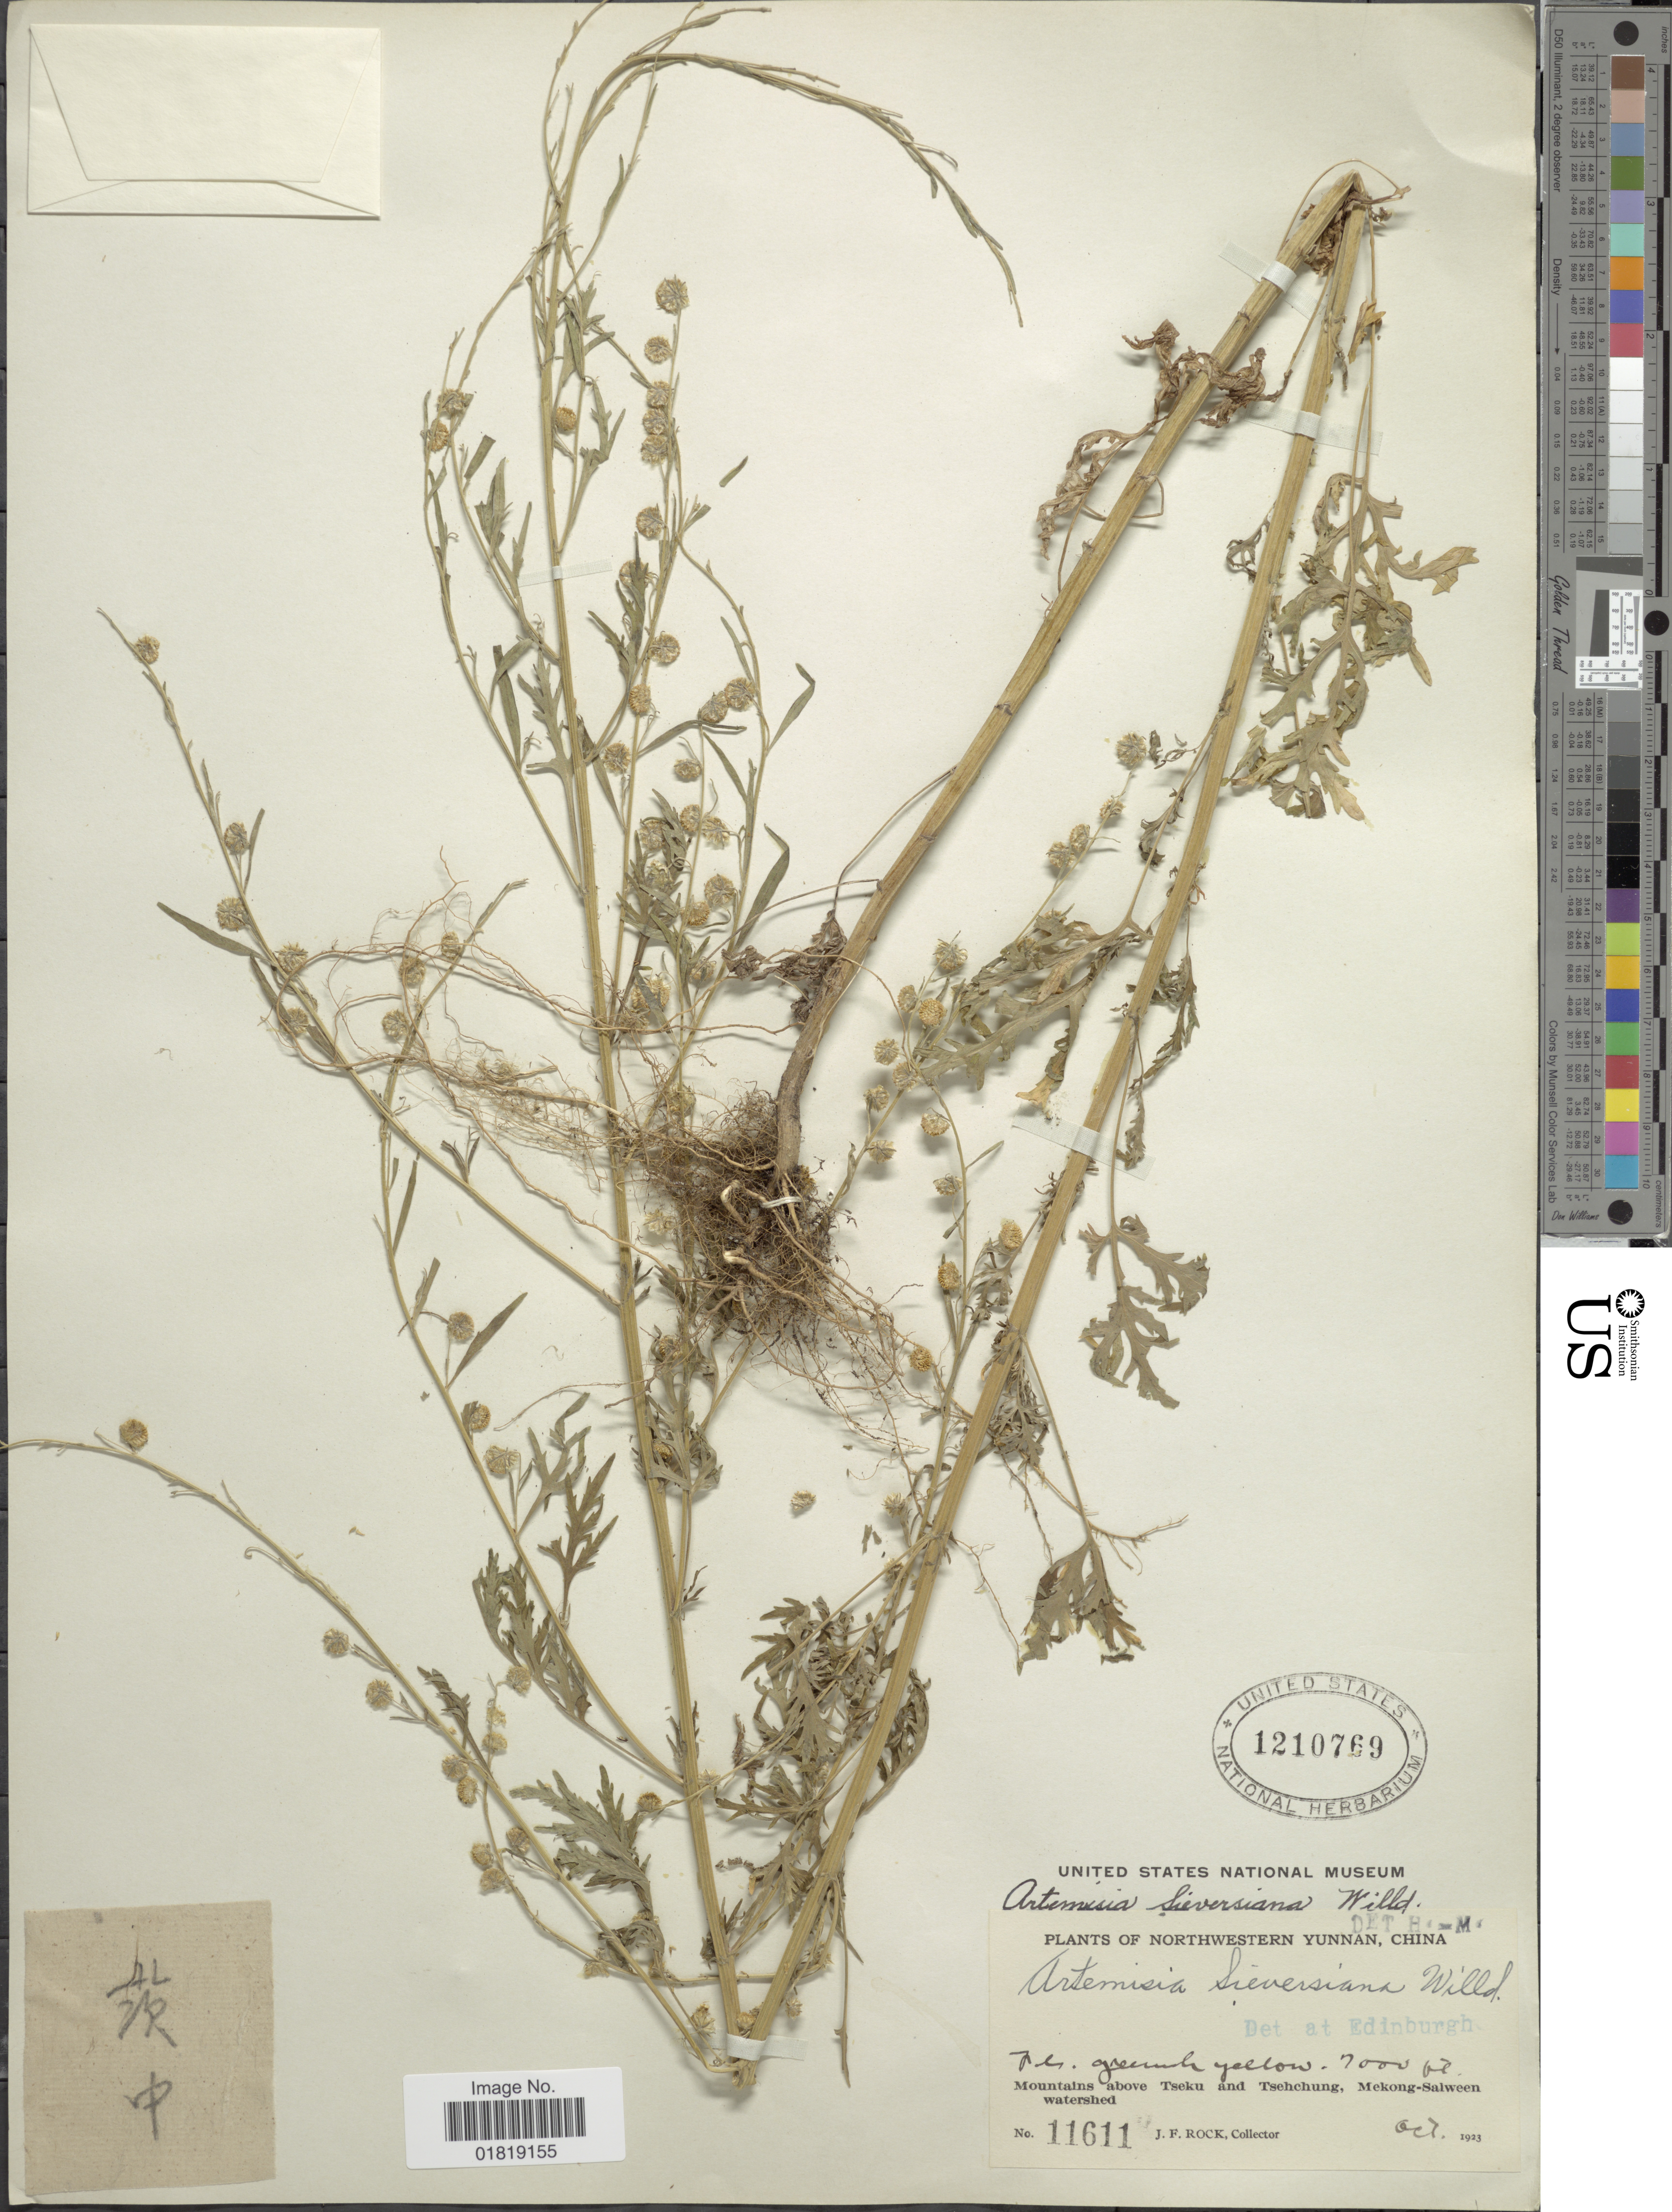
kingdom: Plantae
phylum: Tracheophyta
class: Magnoliopsida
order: Asterales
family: Asteraceae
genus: Artemisia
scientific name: Artemisia sieversiana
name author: Willd.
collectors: J. Rock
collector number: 11611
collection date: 1923-10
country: China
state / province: Yunnan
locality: Northwestern Yunnan, Mountains above Tseku and Tsehchung, Mekong-Salween watershed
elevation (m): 2134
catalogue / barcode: US 1210769